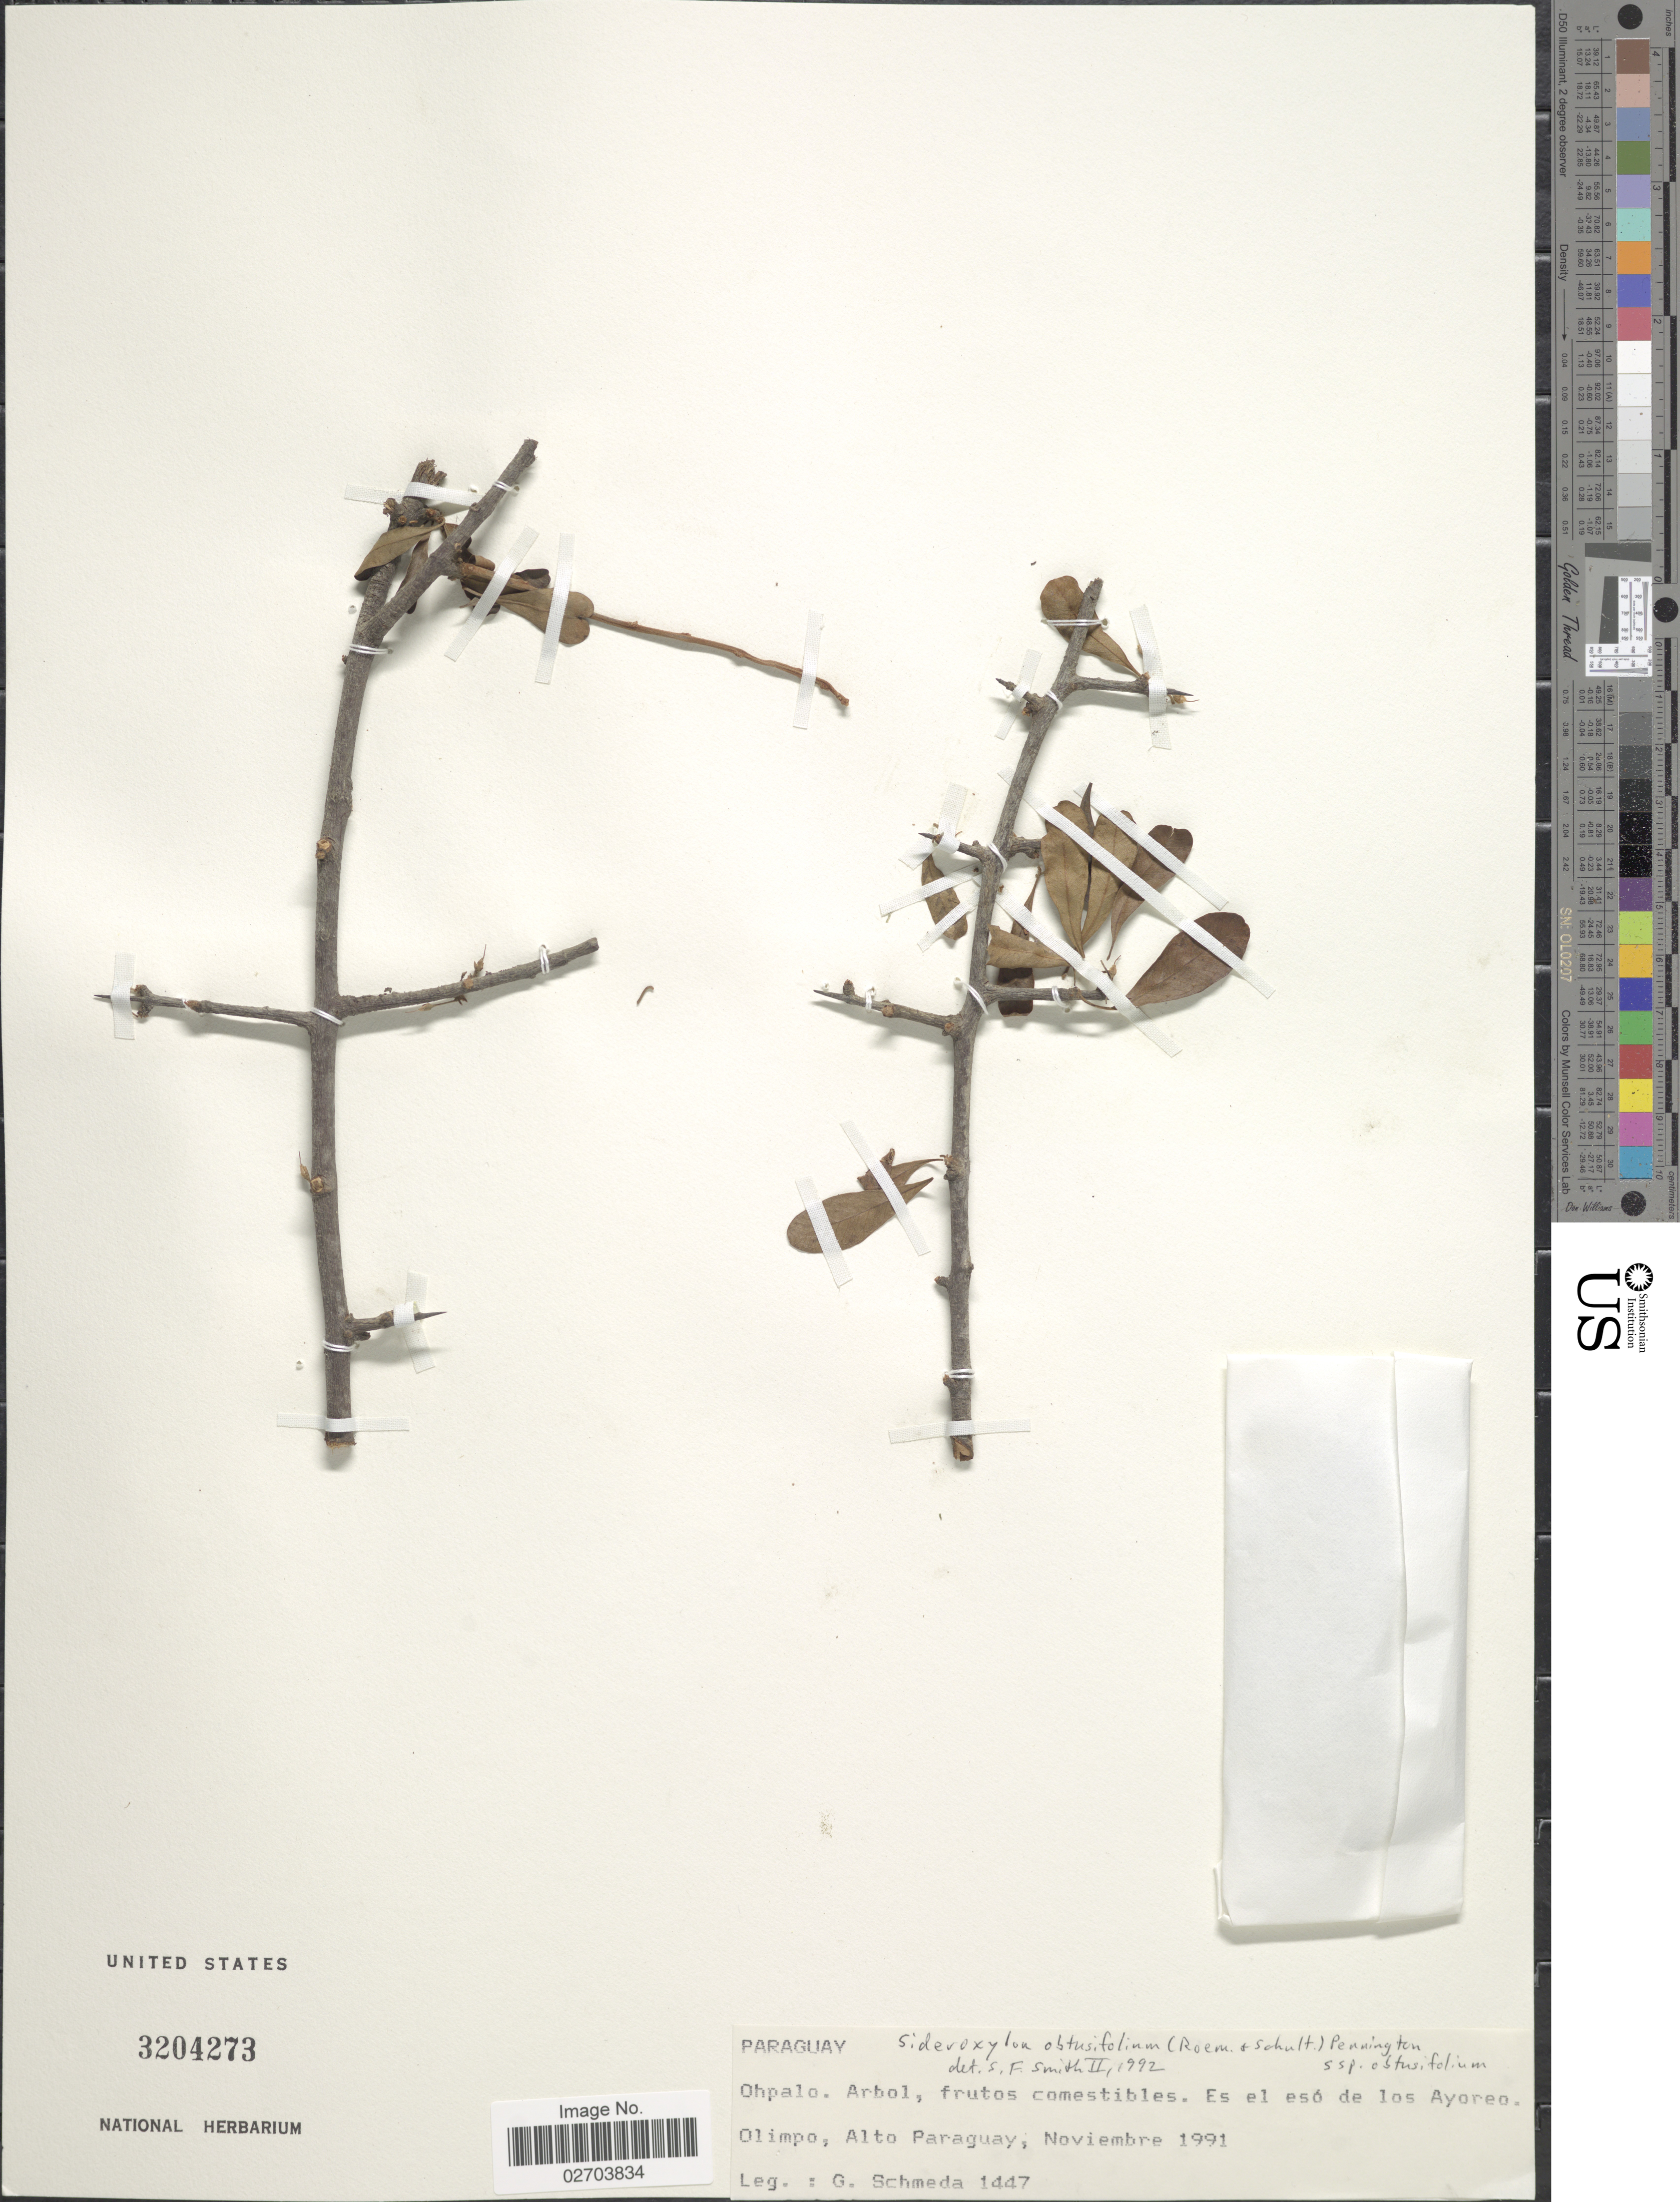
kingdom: Plantae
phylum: Tracheophyta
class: Magnoliopsida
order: Ericales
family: Sapotaceae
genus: Sideroxylon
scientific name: Sideroxylon obtusifolium subsp. obtusifolium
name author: (Roem. & Schult.) T.D. Penn.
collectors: G. Schmeda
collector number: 1447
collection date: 1991-11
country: Paraguay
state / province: Alto Paraguay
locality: Es el eso de los Ayoreo, Olimpo, Alto Paraguay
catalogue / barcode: US 3204273